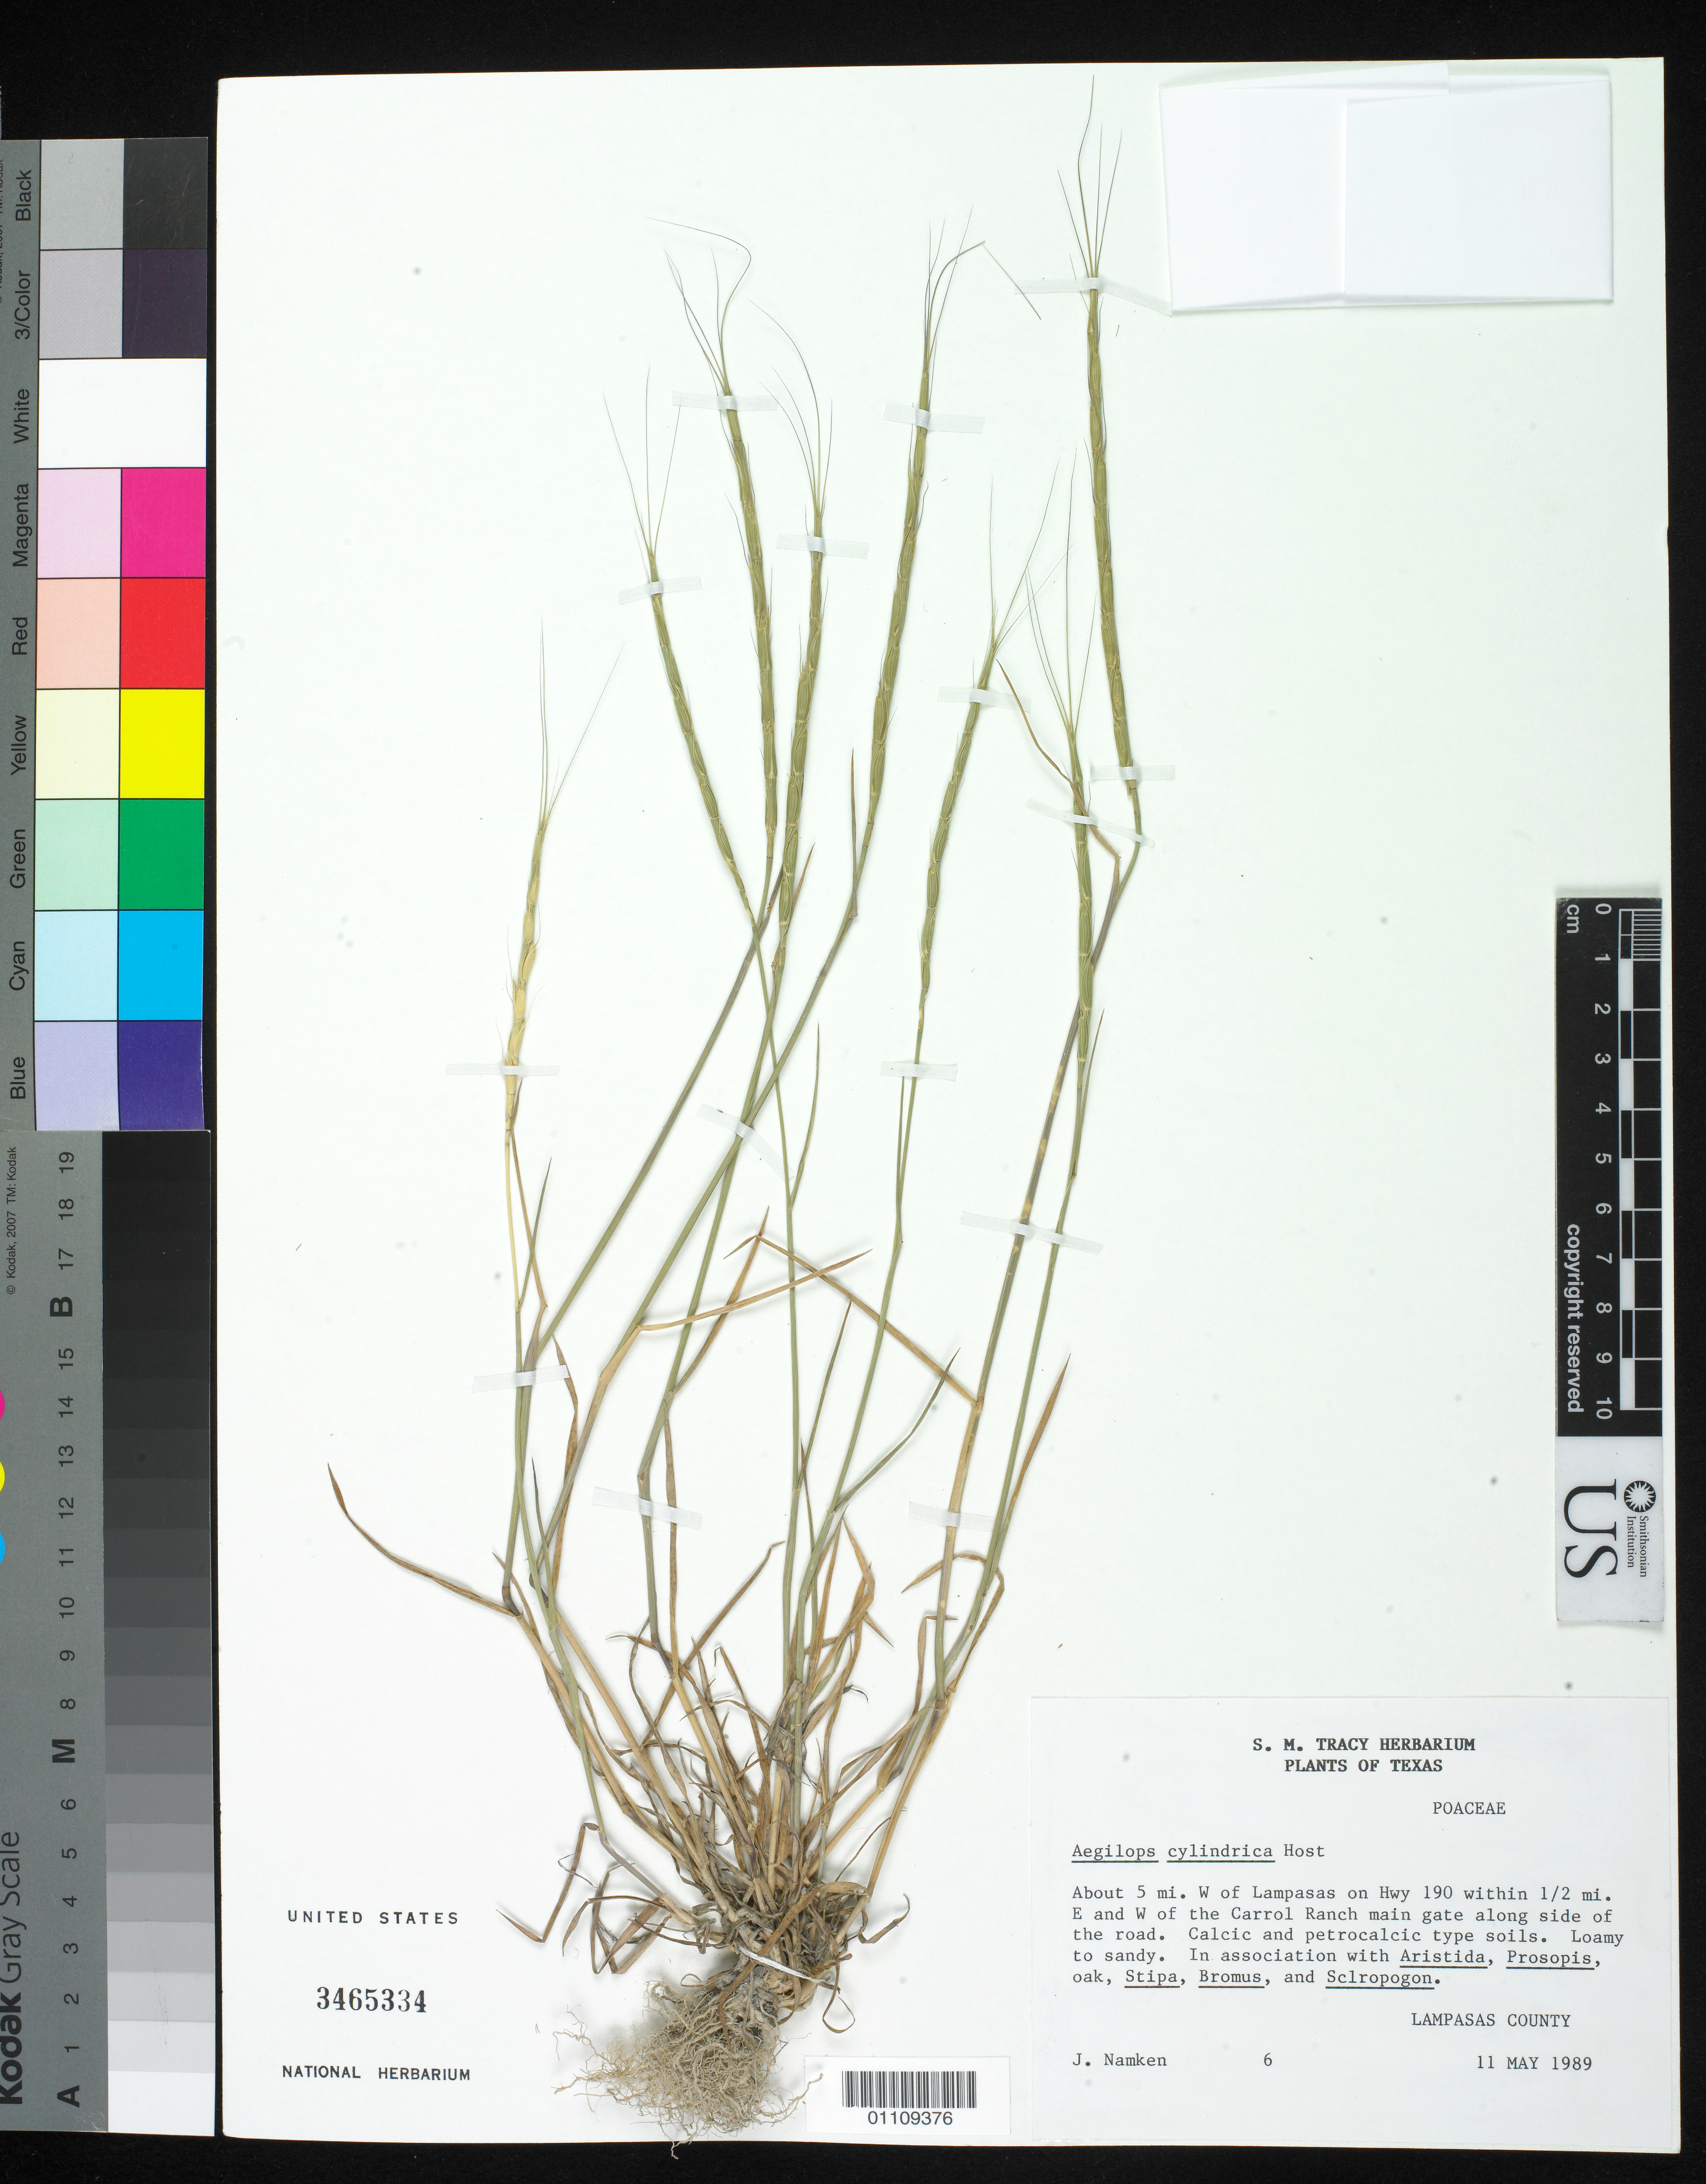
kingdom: Plantae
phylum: Tracheophyta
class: Liliopsida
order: Poales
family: Poaceae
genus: Aegilops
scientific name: Aegilops cylindrica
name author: Host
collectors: J. Namken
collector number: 6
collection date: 1989-05-11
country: United States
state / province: Texas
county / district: Lampasas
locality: about 5 mi. W. of Lampasas on HWY 190 within 1/2 mi. E. and W. of the Carrol Ranch main gate along side of the road.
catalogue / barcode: US 3465334